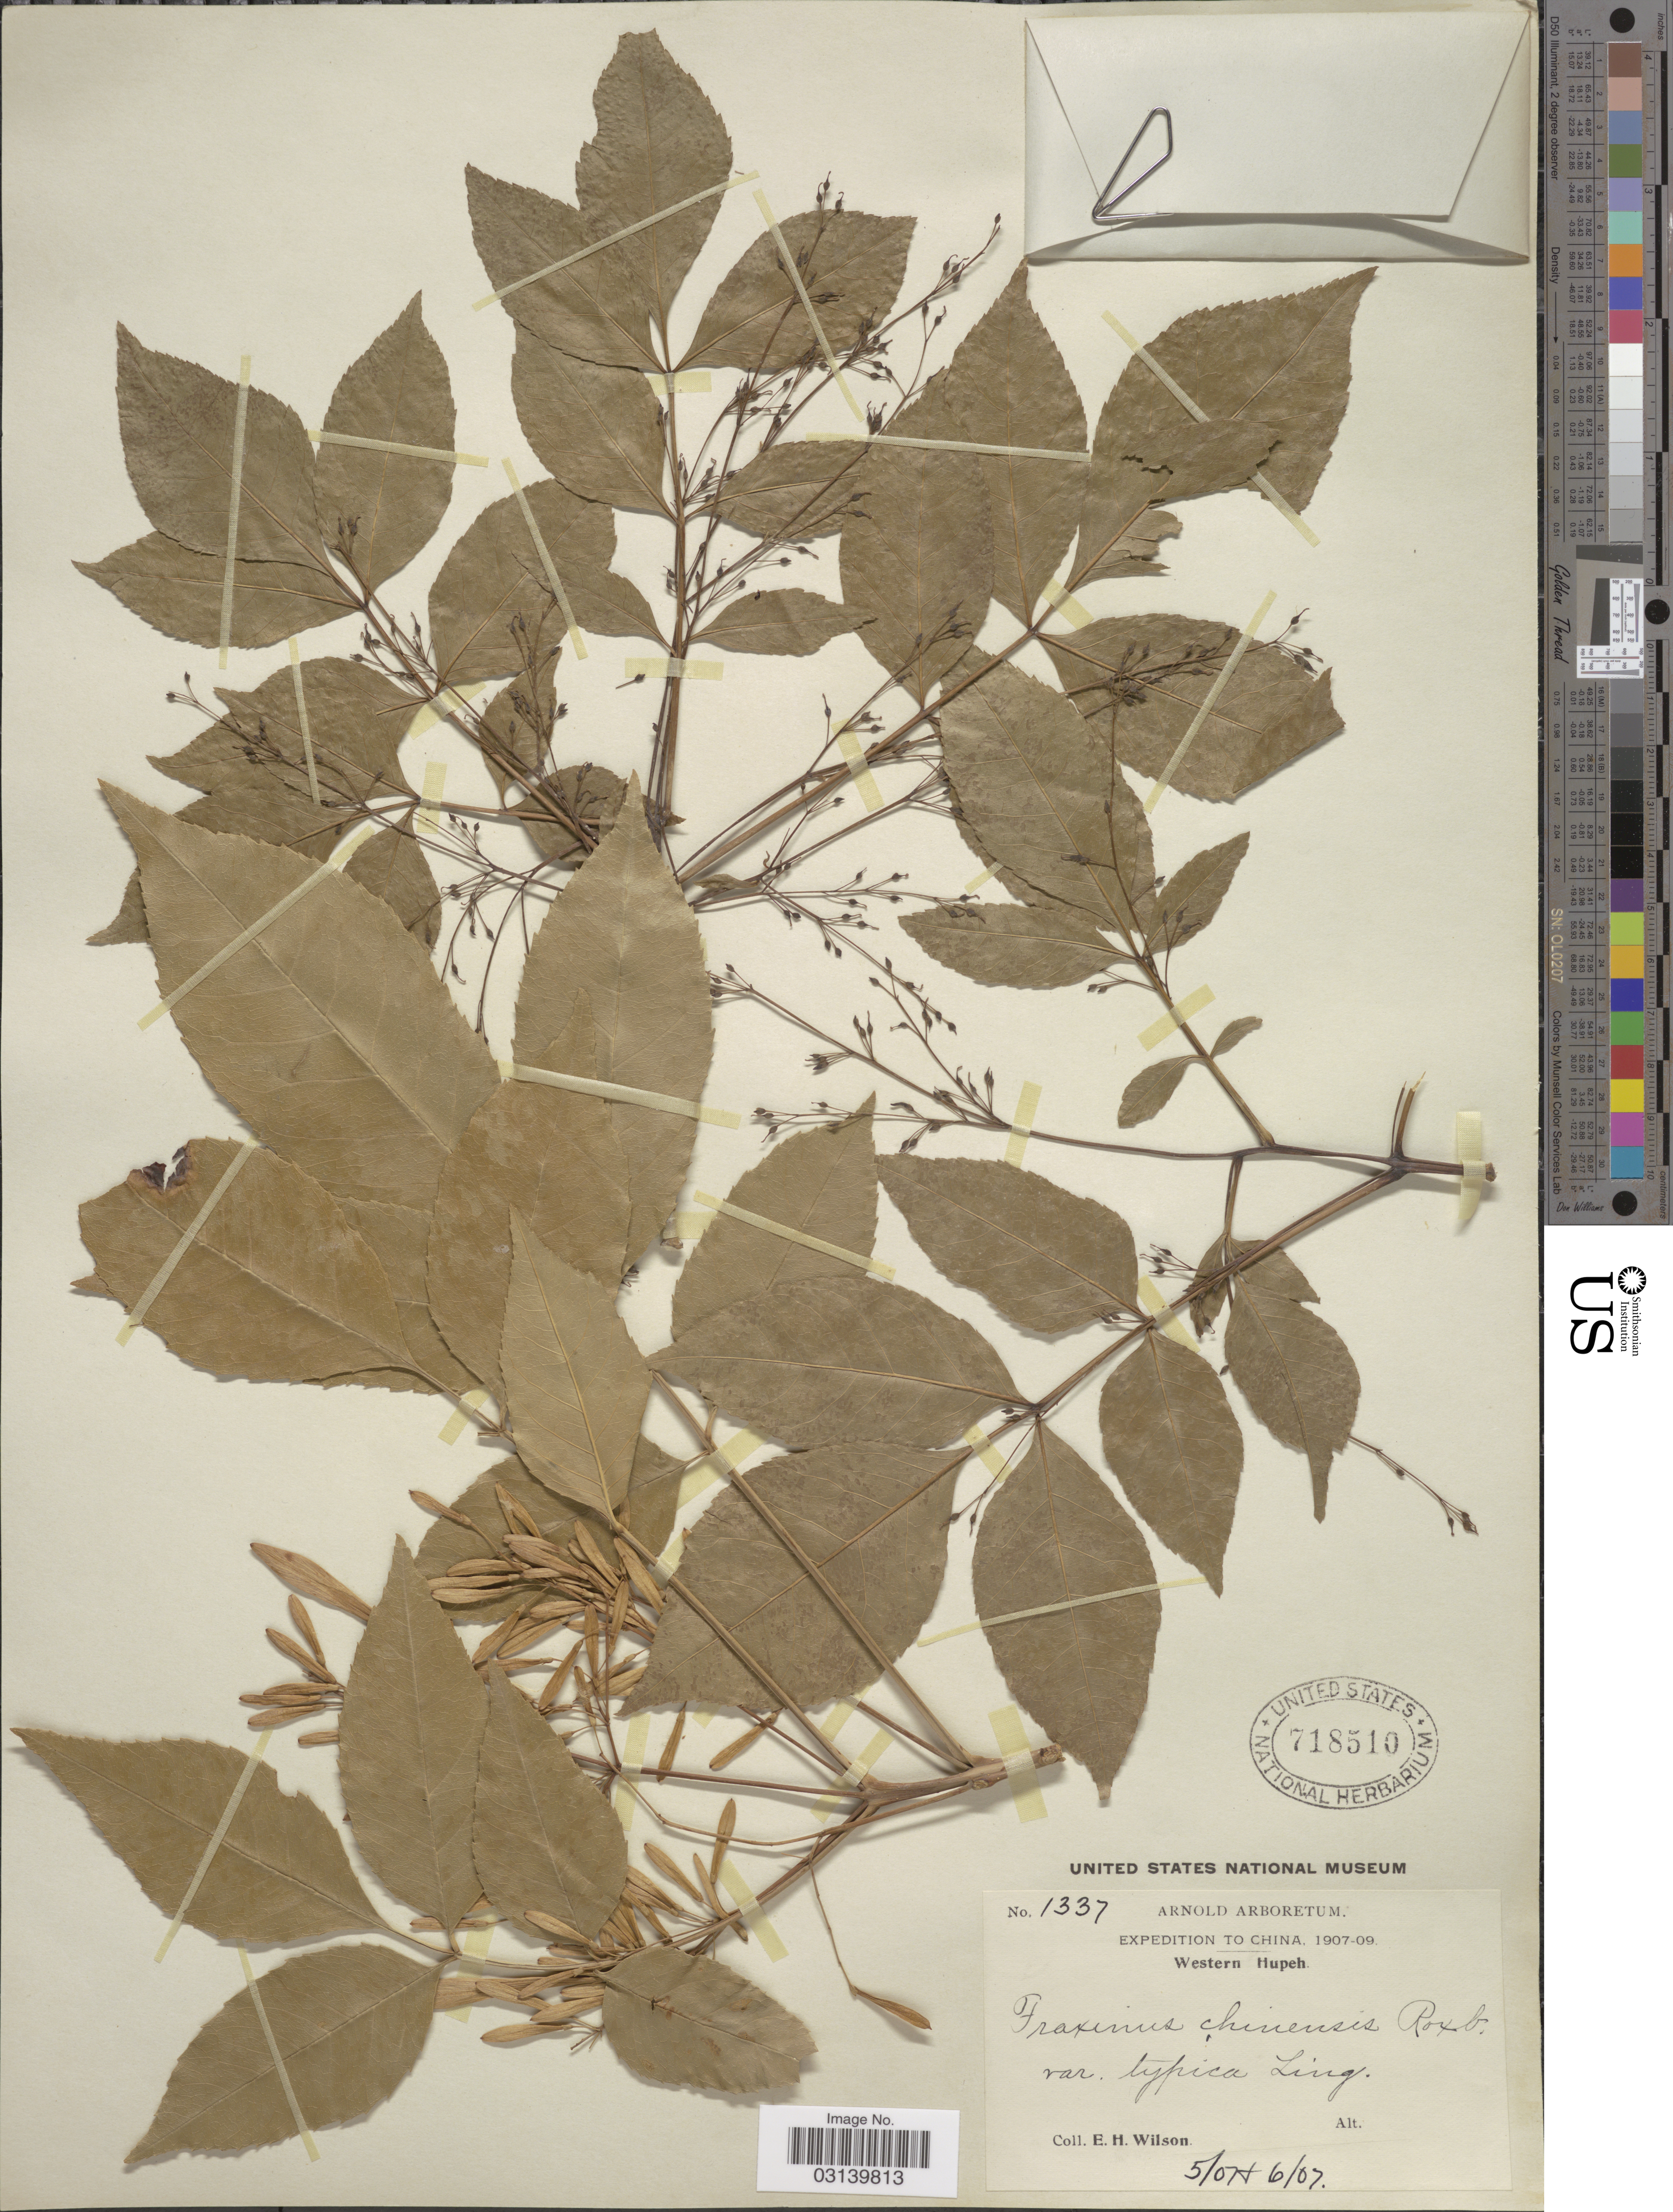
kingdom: Plantae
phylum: Tracheophyta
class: Magnoliopsida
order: Lamiales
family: Oleaceae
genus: Fraxinus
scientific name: Fraxinus chinensis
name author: Roxb.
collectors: E. Wilson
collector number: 1337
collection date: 1907-05/1907-06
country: China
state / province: Hubei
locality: Western Hupeh.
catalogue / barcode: US 718510